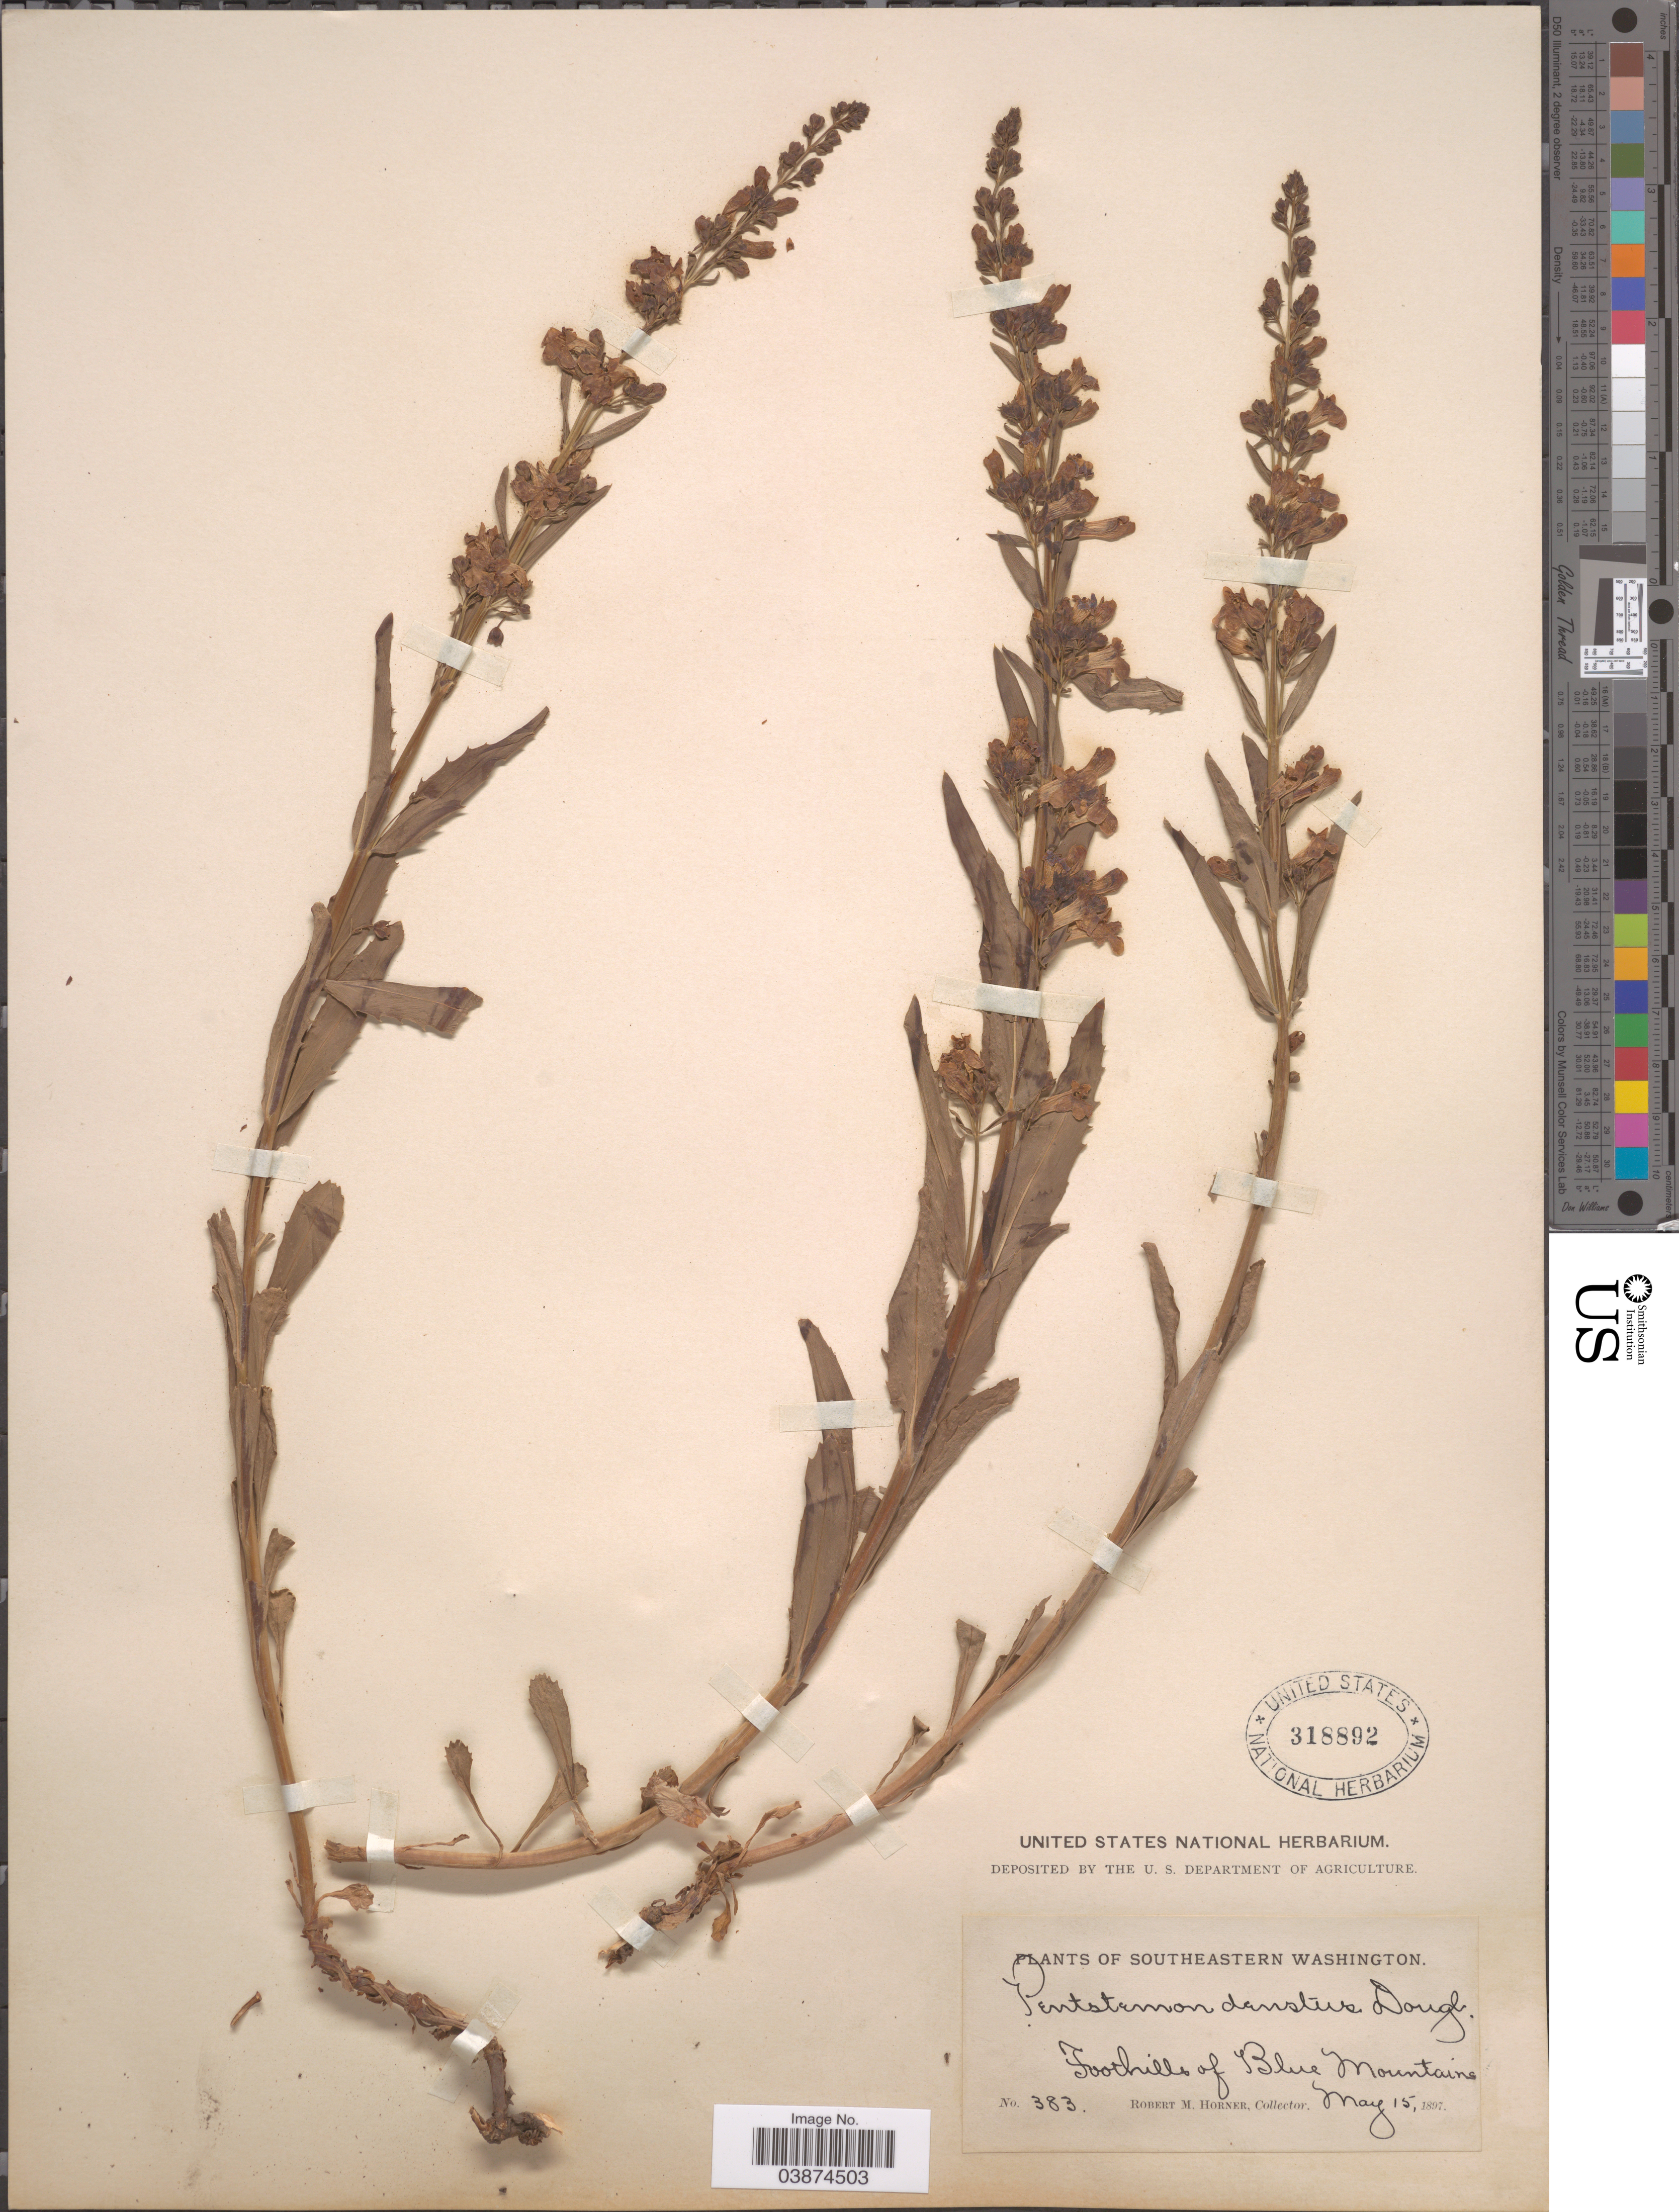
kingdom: Plantae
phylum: Tracheophyta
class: Magnoliopsida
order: Lamiales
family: Plantaginaceae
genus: Penstemon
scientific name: Penstemon deustus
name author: Douglas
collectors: R. Horner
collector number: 383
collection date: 1897-05-15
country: United States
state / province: Washington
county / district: Clallam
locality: Southeastern Washington. Foothills of Blue Mountains.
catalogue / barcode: US 318892